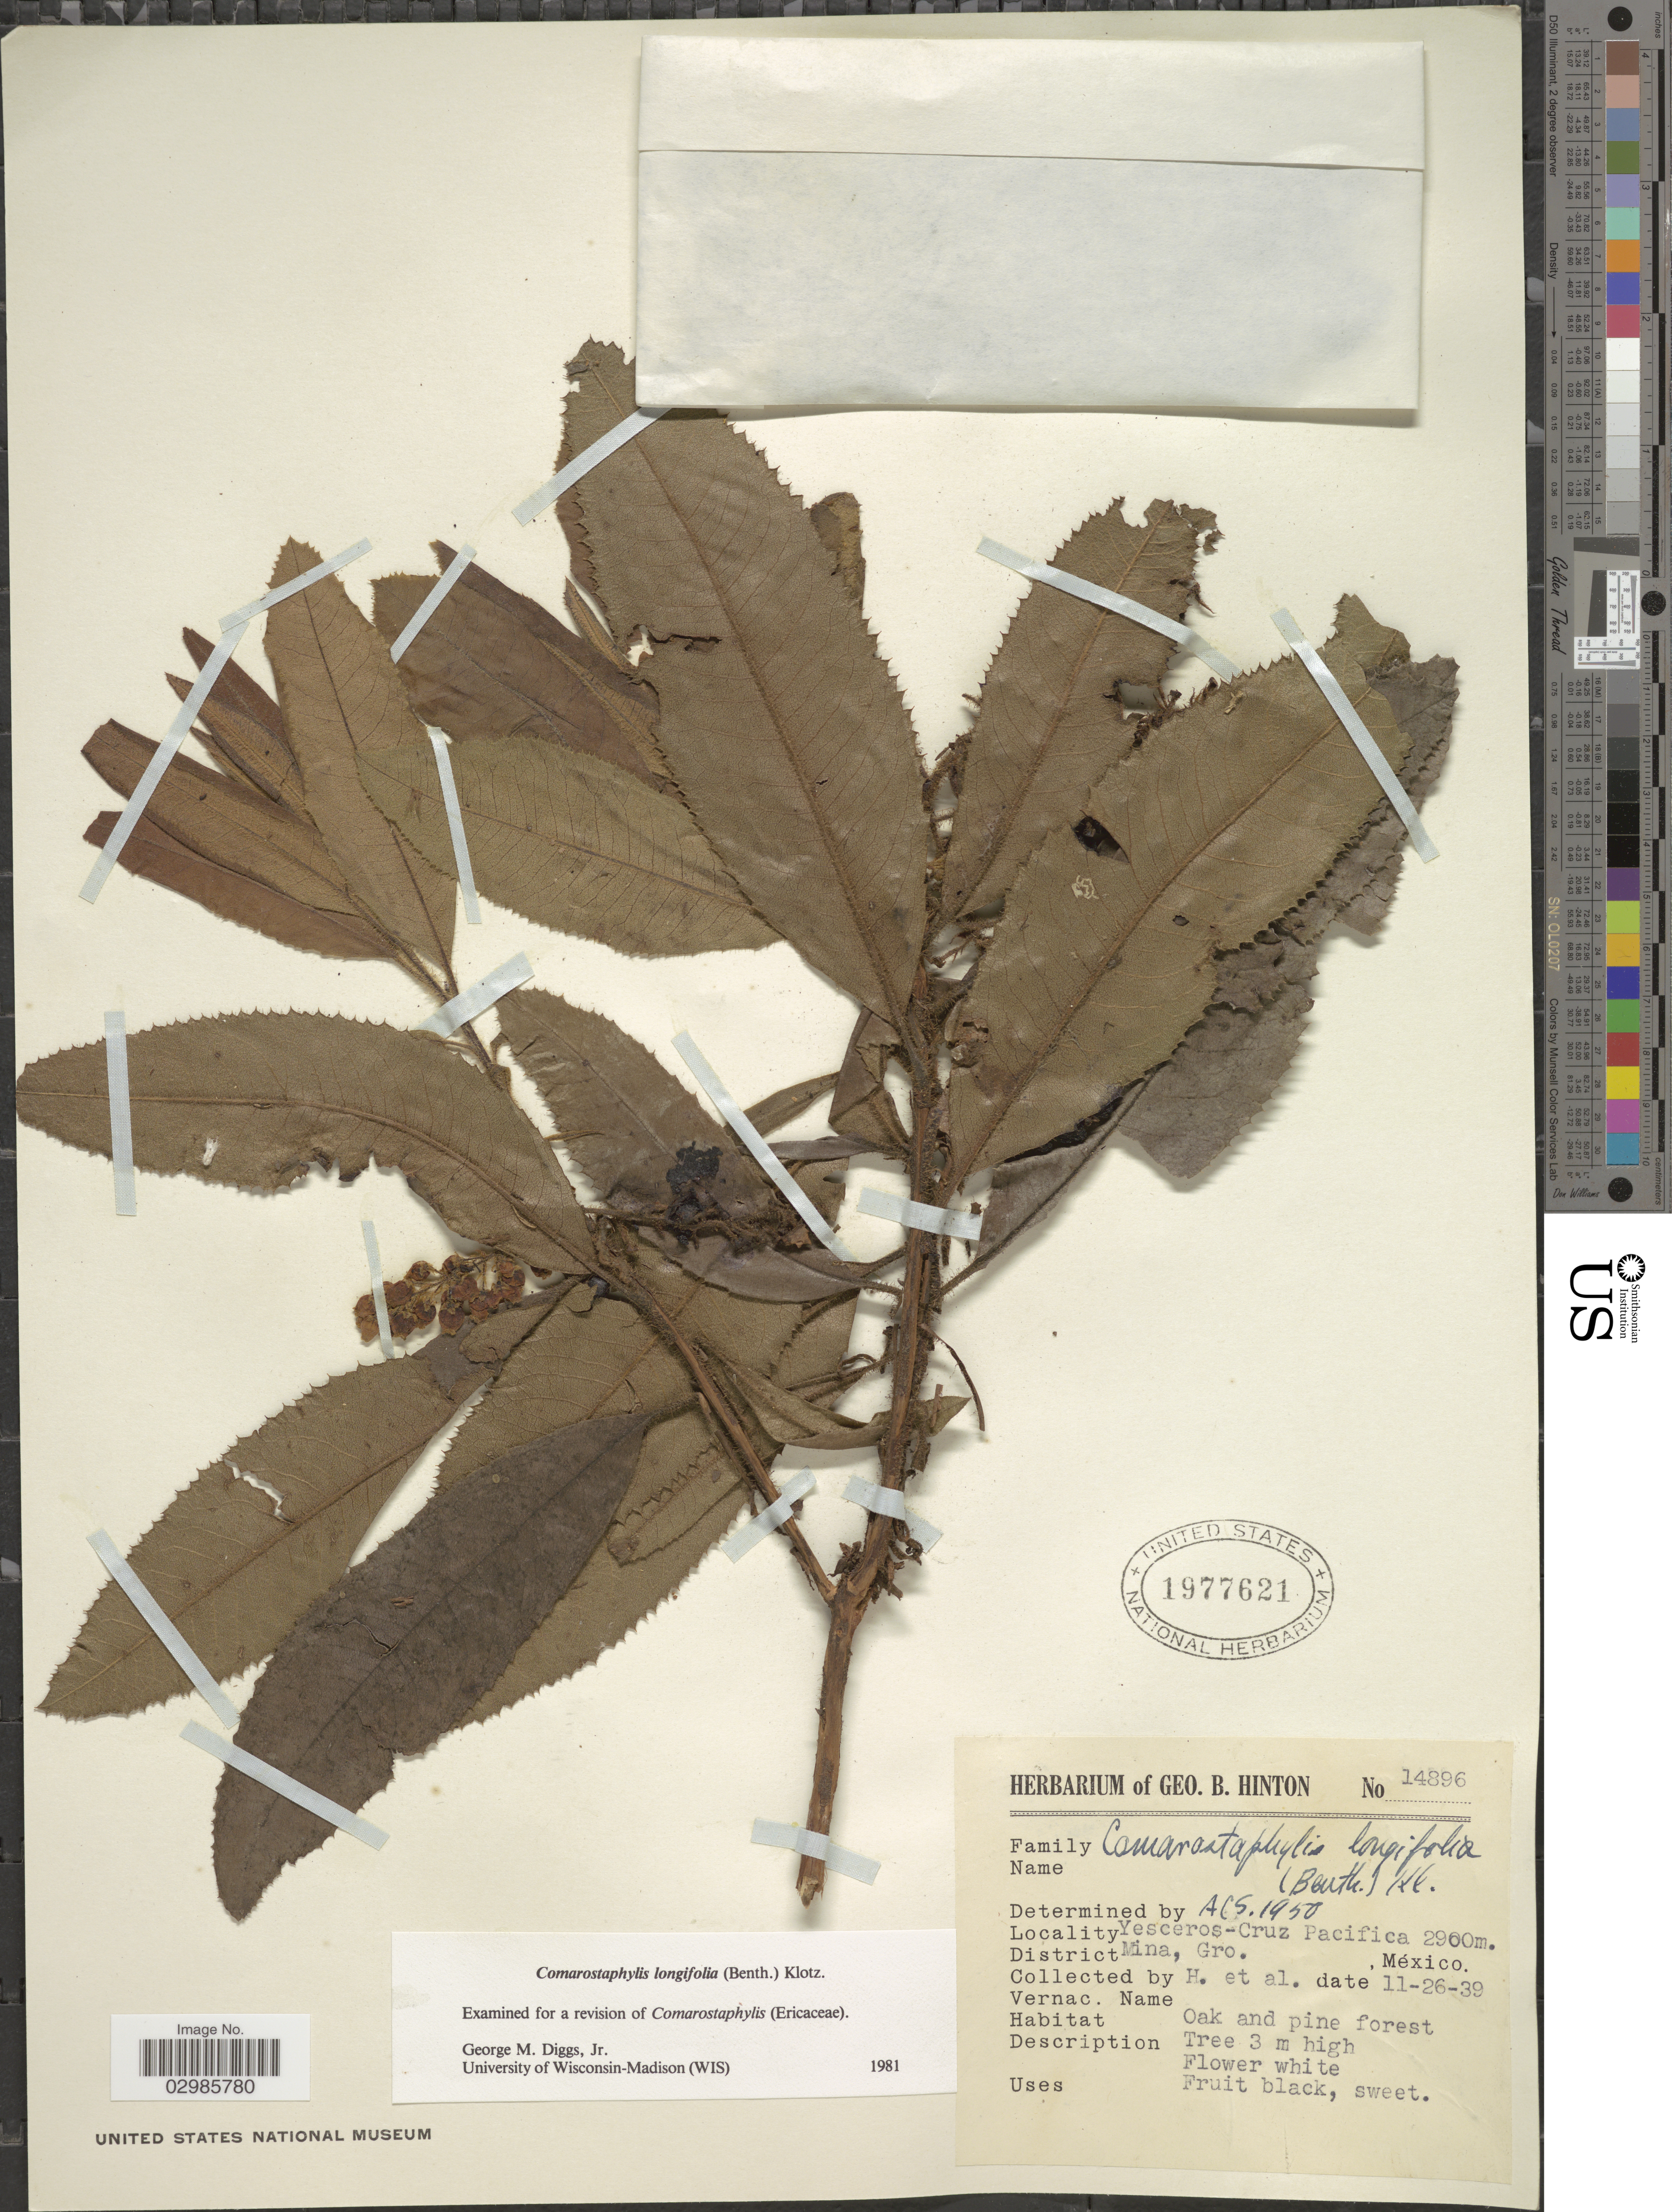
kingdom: Plantae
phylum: Tracheophyta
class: Magnoliopsida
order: Ericales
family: Ericaceae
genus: Comarostaphylis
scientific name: Comarostaphylis longifolia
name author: (Benth.) Klotzsch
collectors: G. B. Hinton & et al.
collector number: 14896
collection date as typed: Transcribed d/m/y: 26/11/39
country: Mexico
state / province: Guerrero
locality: Yesceros-CRuz Pacifica, District Mina, Gro., México.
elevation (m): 2900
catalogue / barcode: US 1977621